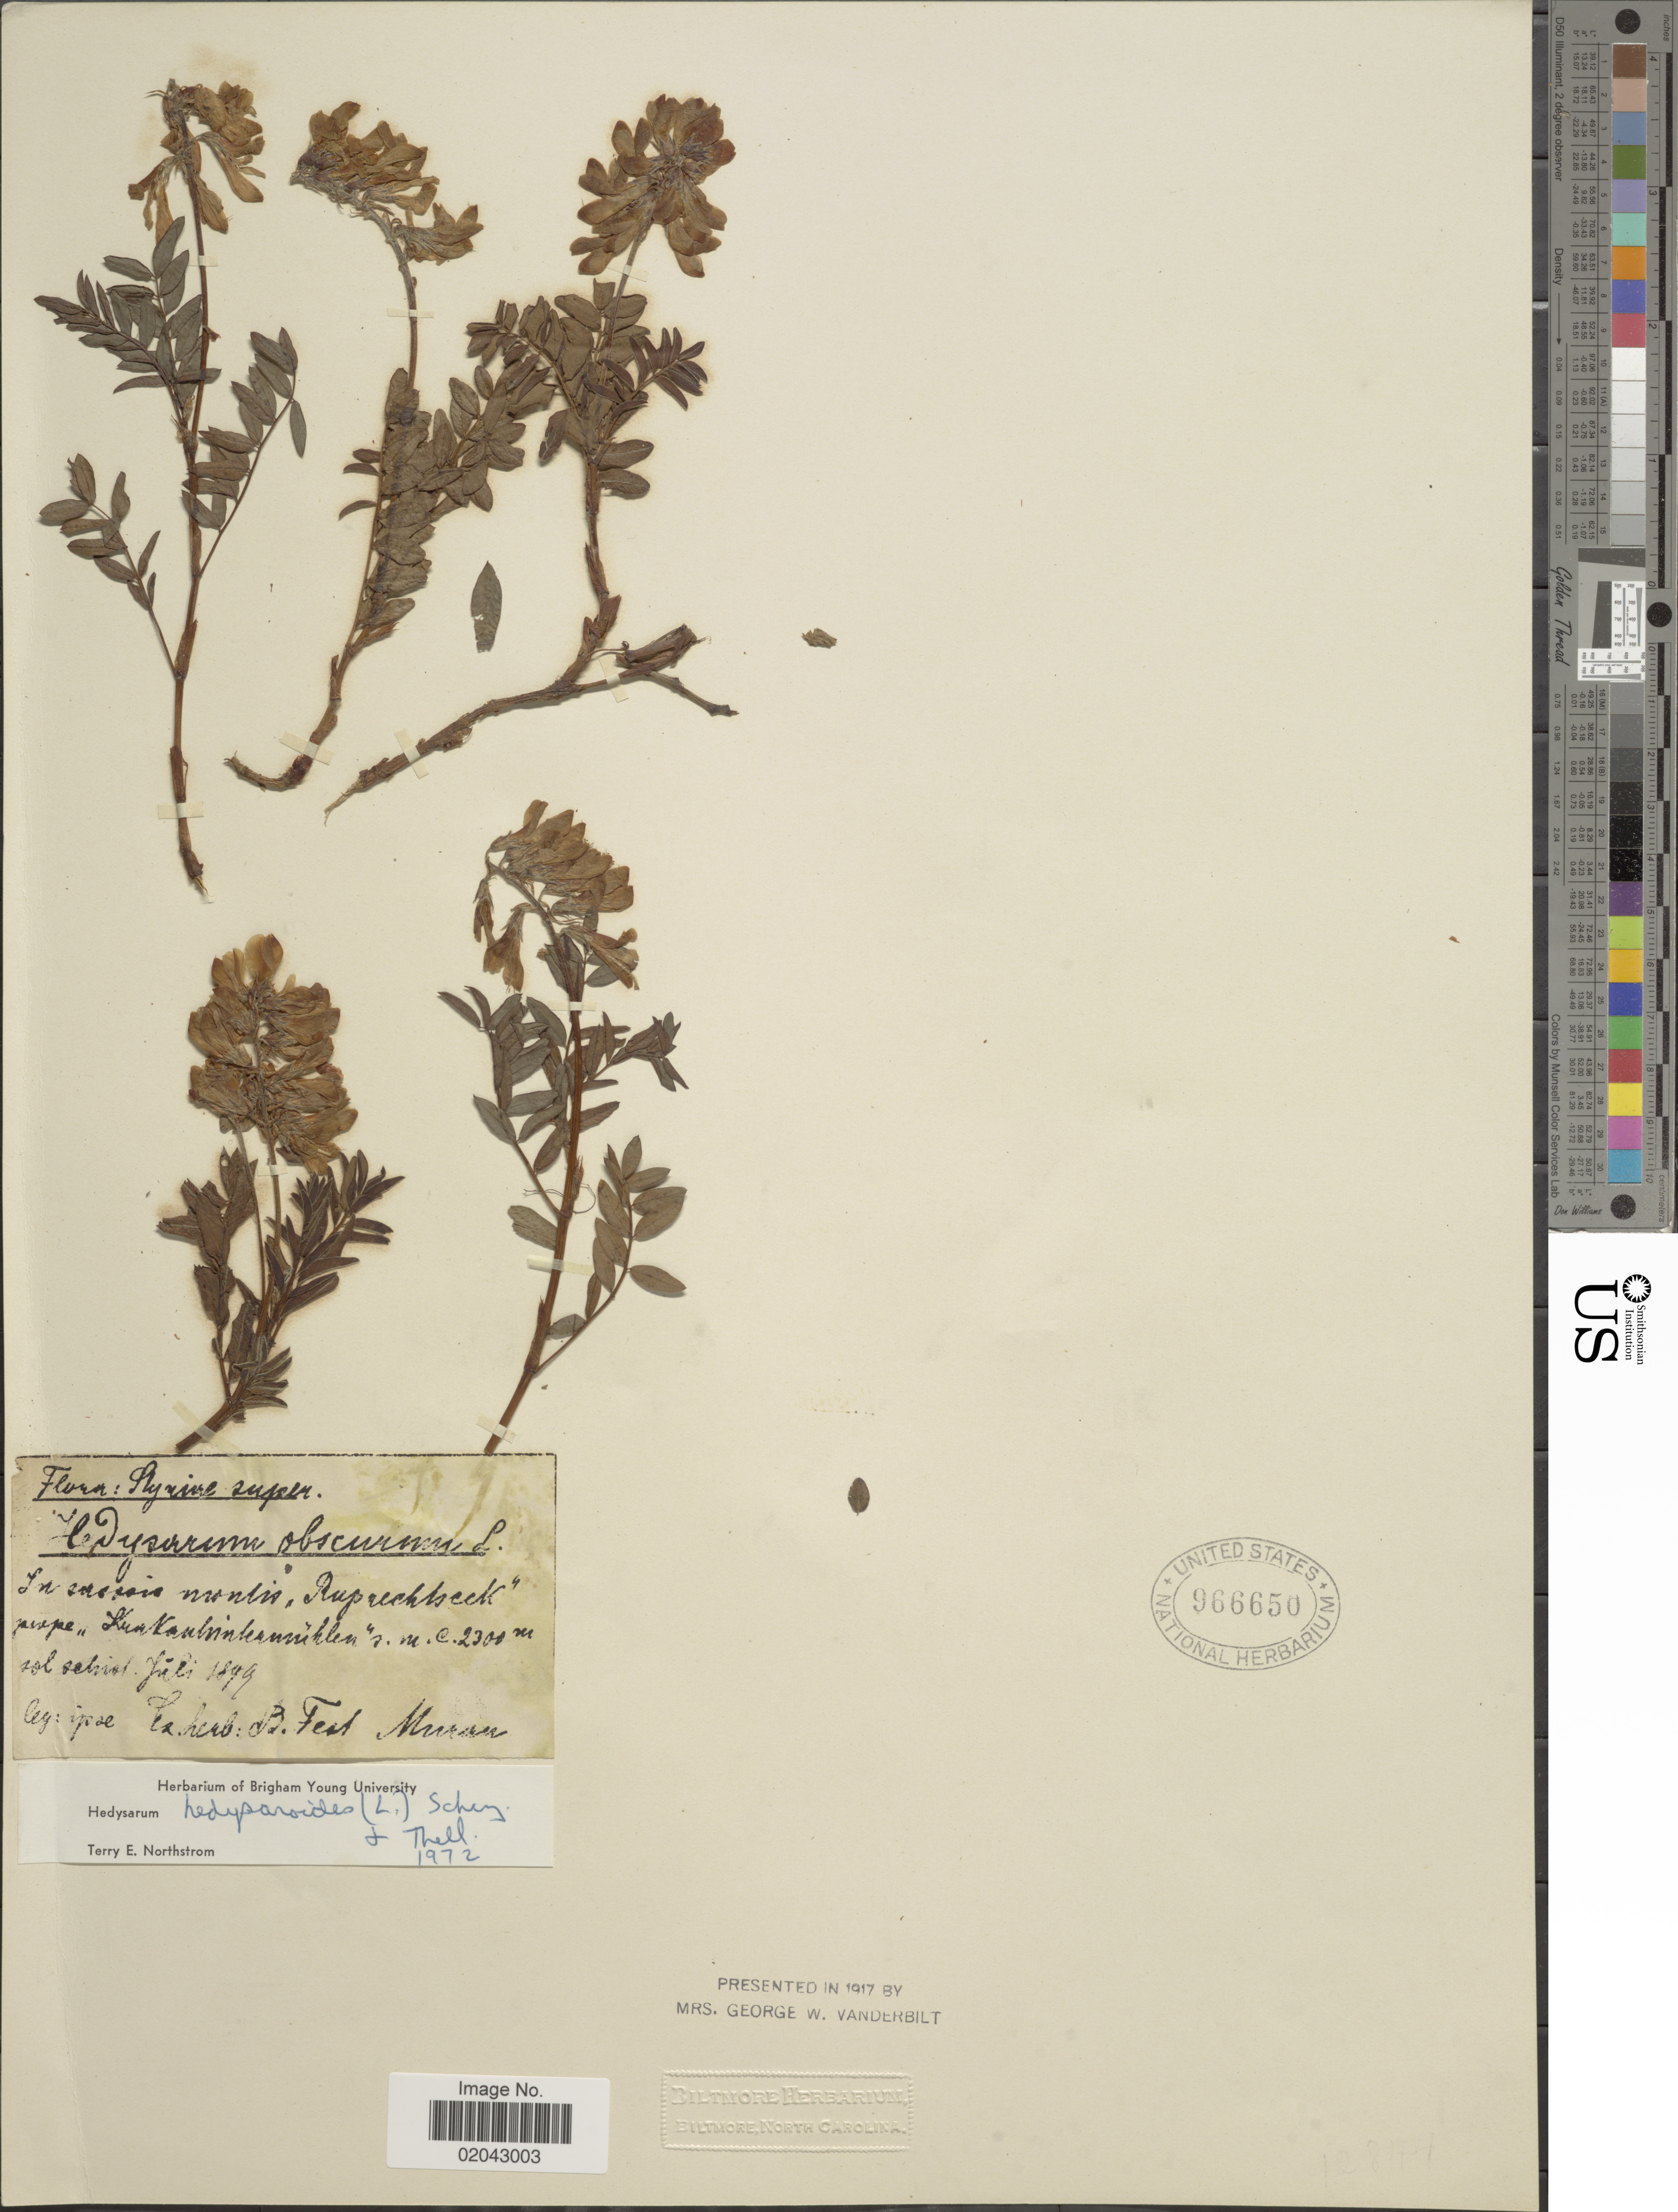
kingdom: Plantae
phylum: Tracheophyta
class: Magnoliopsida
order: Fabales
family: Fabaceae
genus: Hedysarum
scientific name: Hedysarum hedysaroides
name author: (L.) Schinz & Thell.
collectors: -. Ipse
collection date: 1899-07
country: Syria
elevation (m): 2300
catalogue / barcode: US 966650